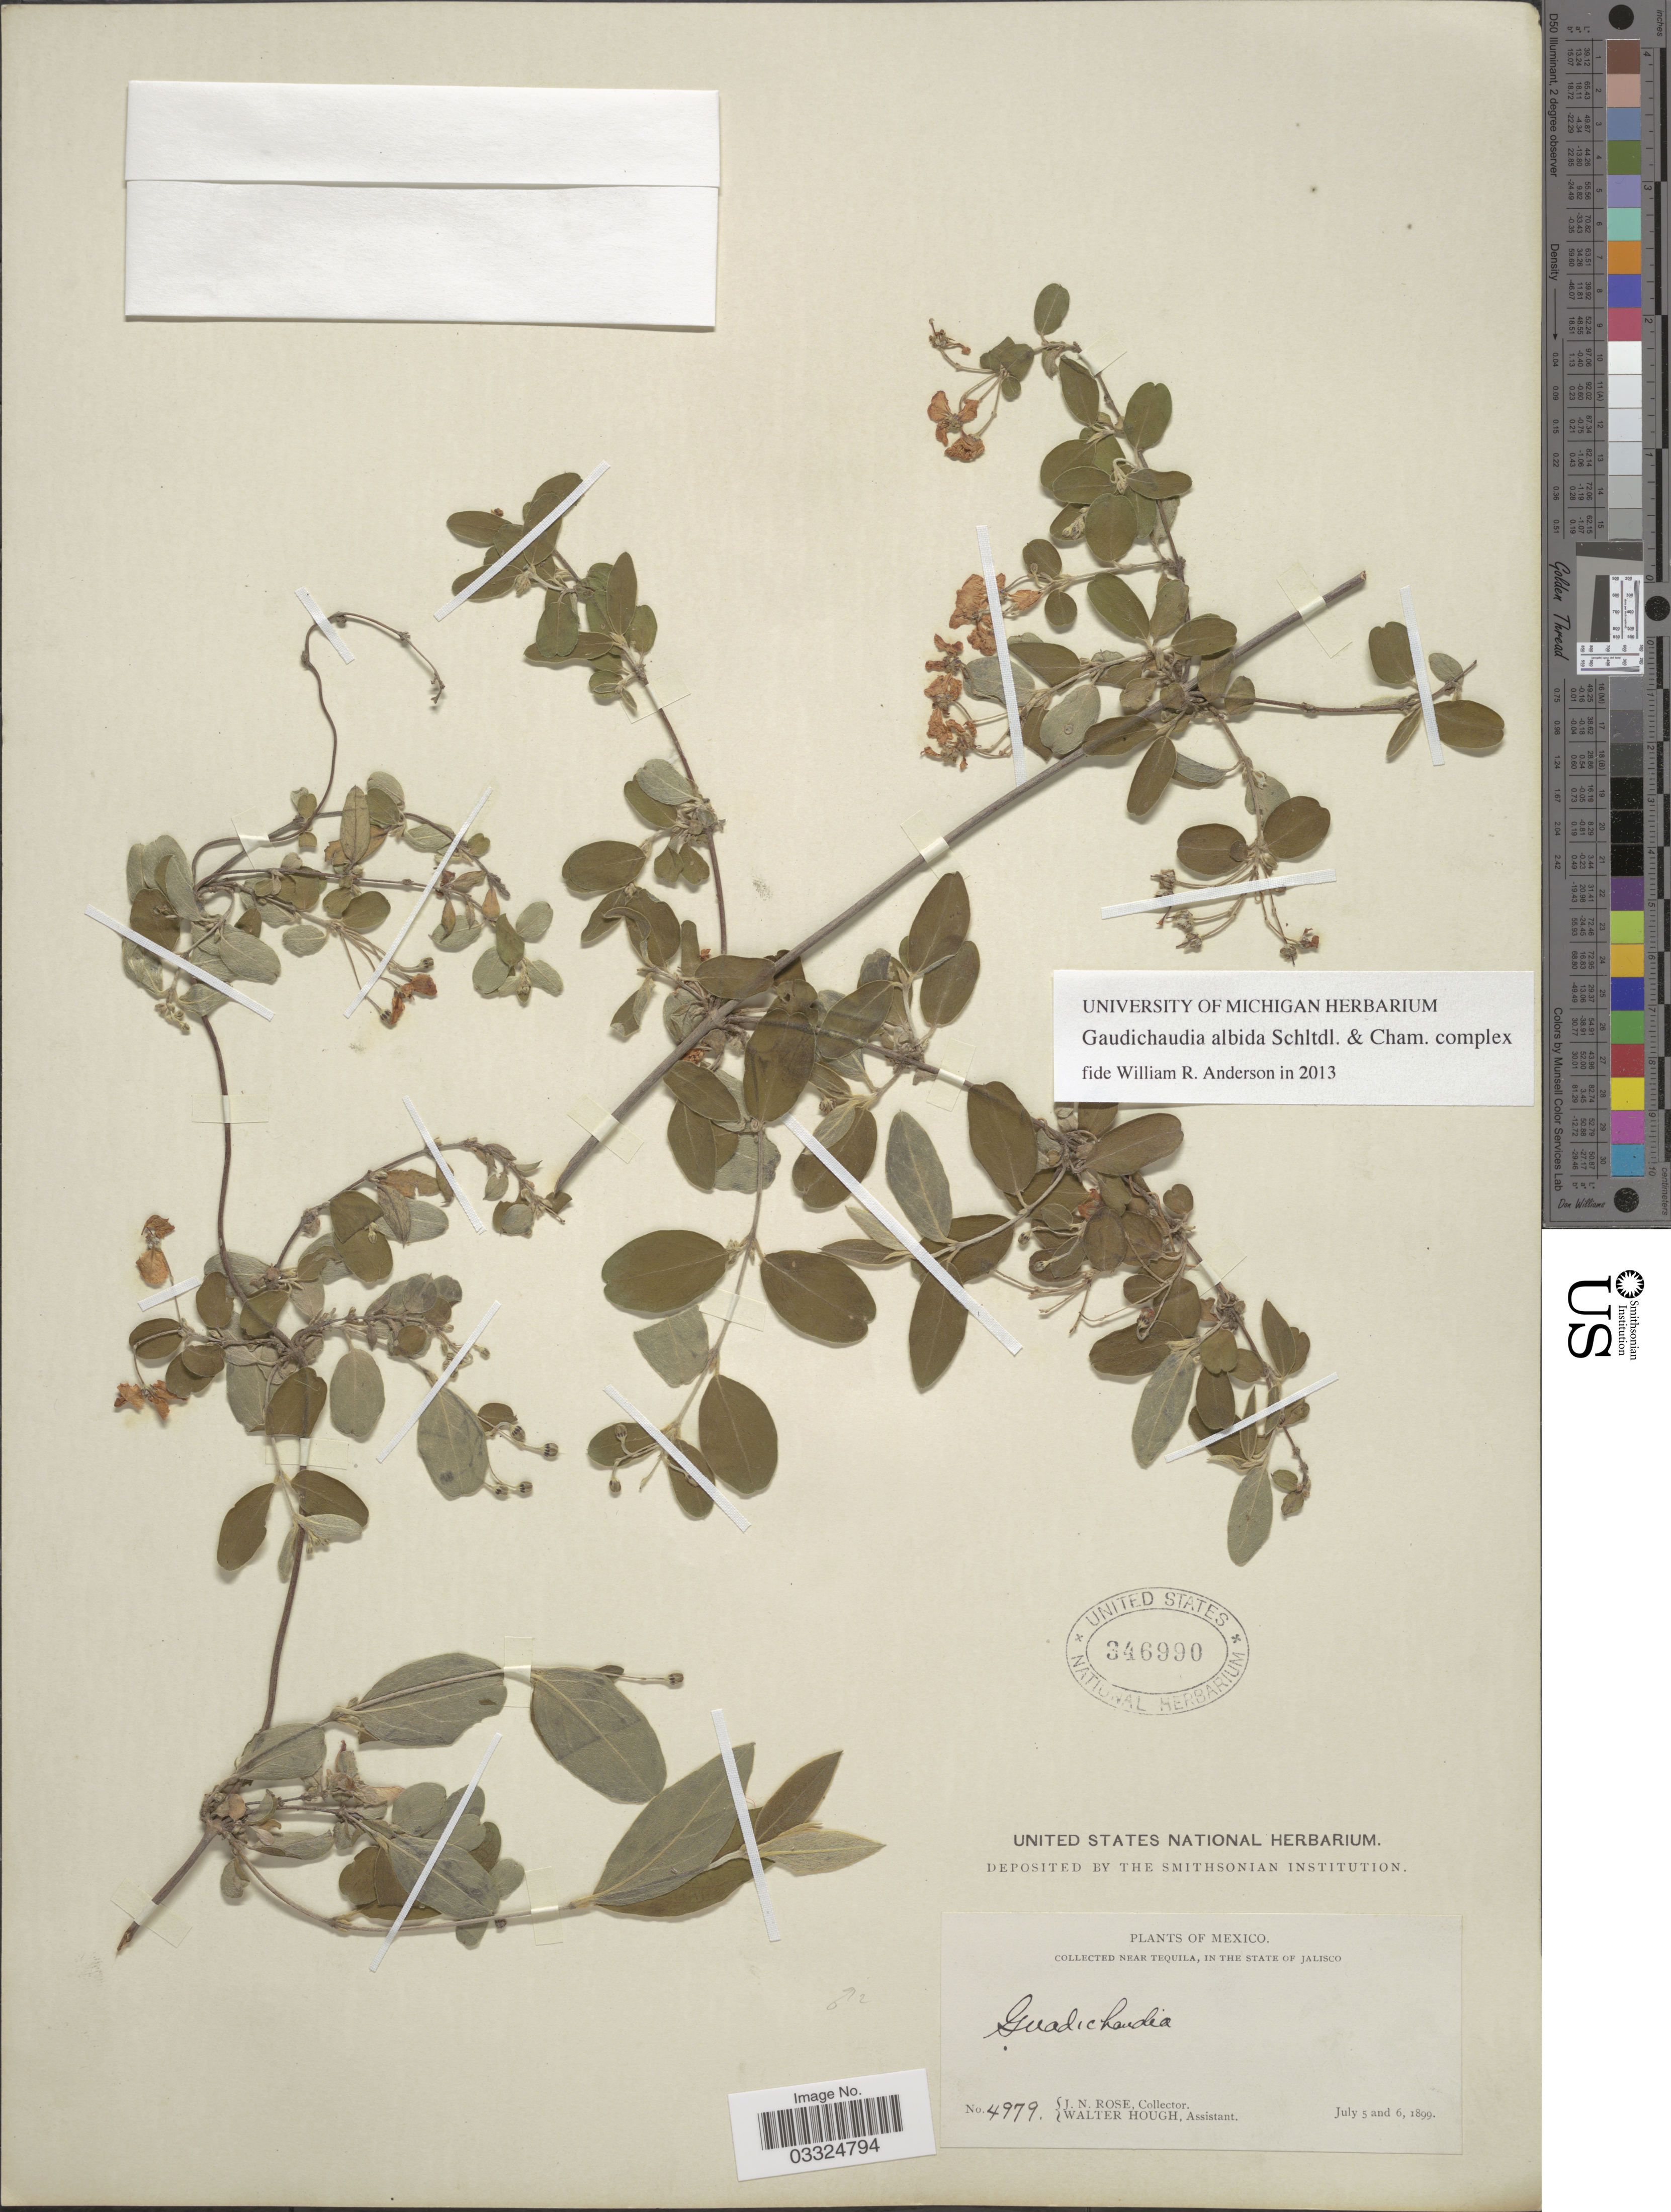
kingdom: Plantae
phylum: Tracheophyta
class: Magnoliopsida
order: Malpighiales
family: Malpighiaceae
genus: Gaudichaudia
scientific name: Gaudichaudia albida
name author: Schltdl. & Cham.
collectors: J. N. Rose & W. Hough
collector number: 4979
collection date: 1899-07-05/1899-07-06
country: Mexico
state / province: Jalisco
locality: Near Tequila.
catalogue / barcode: US 346990